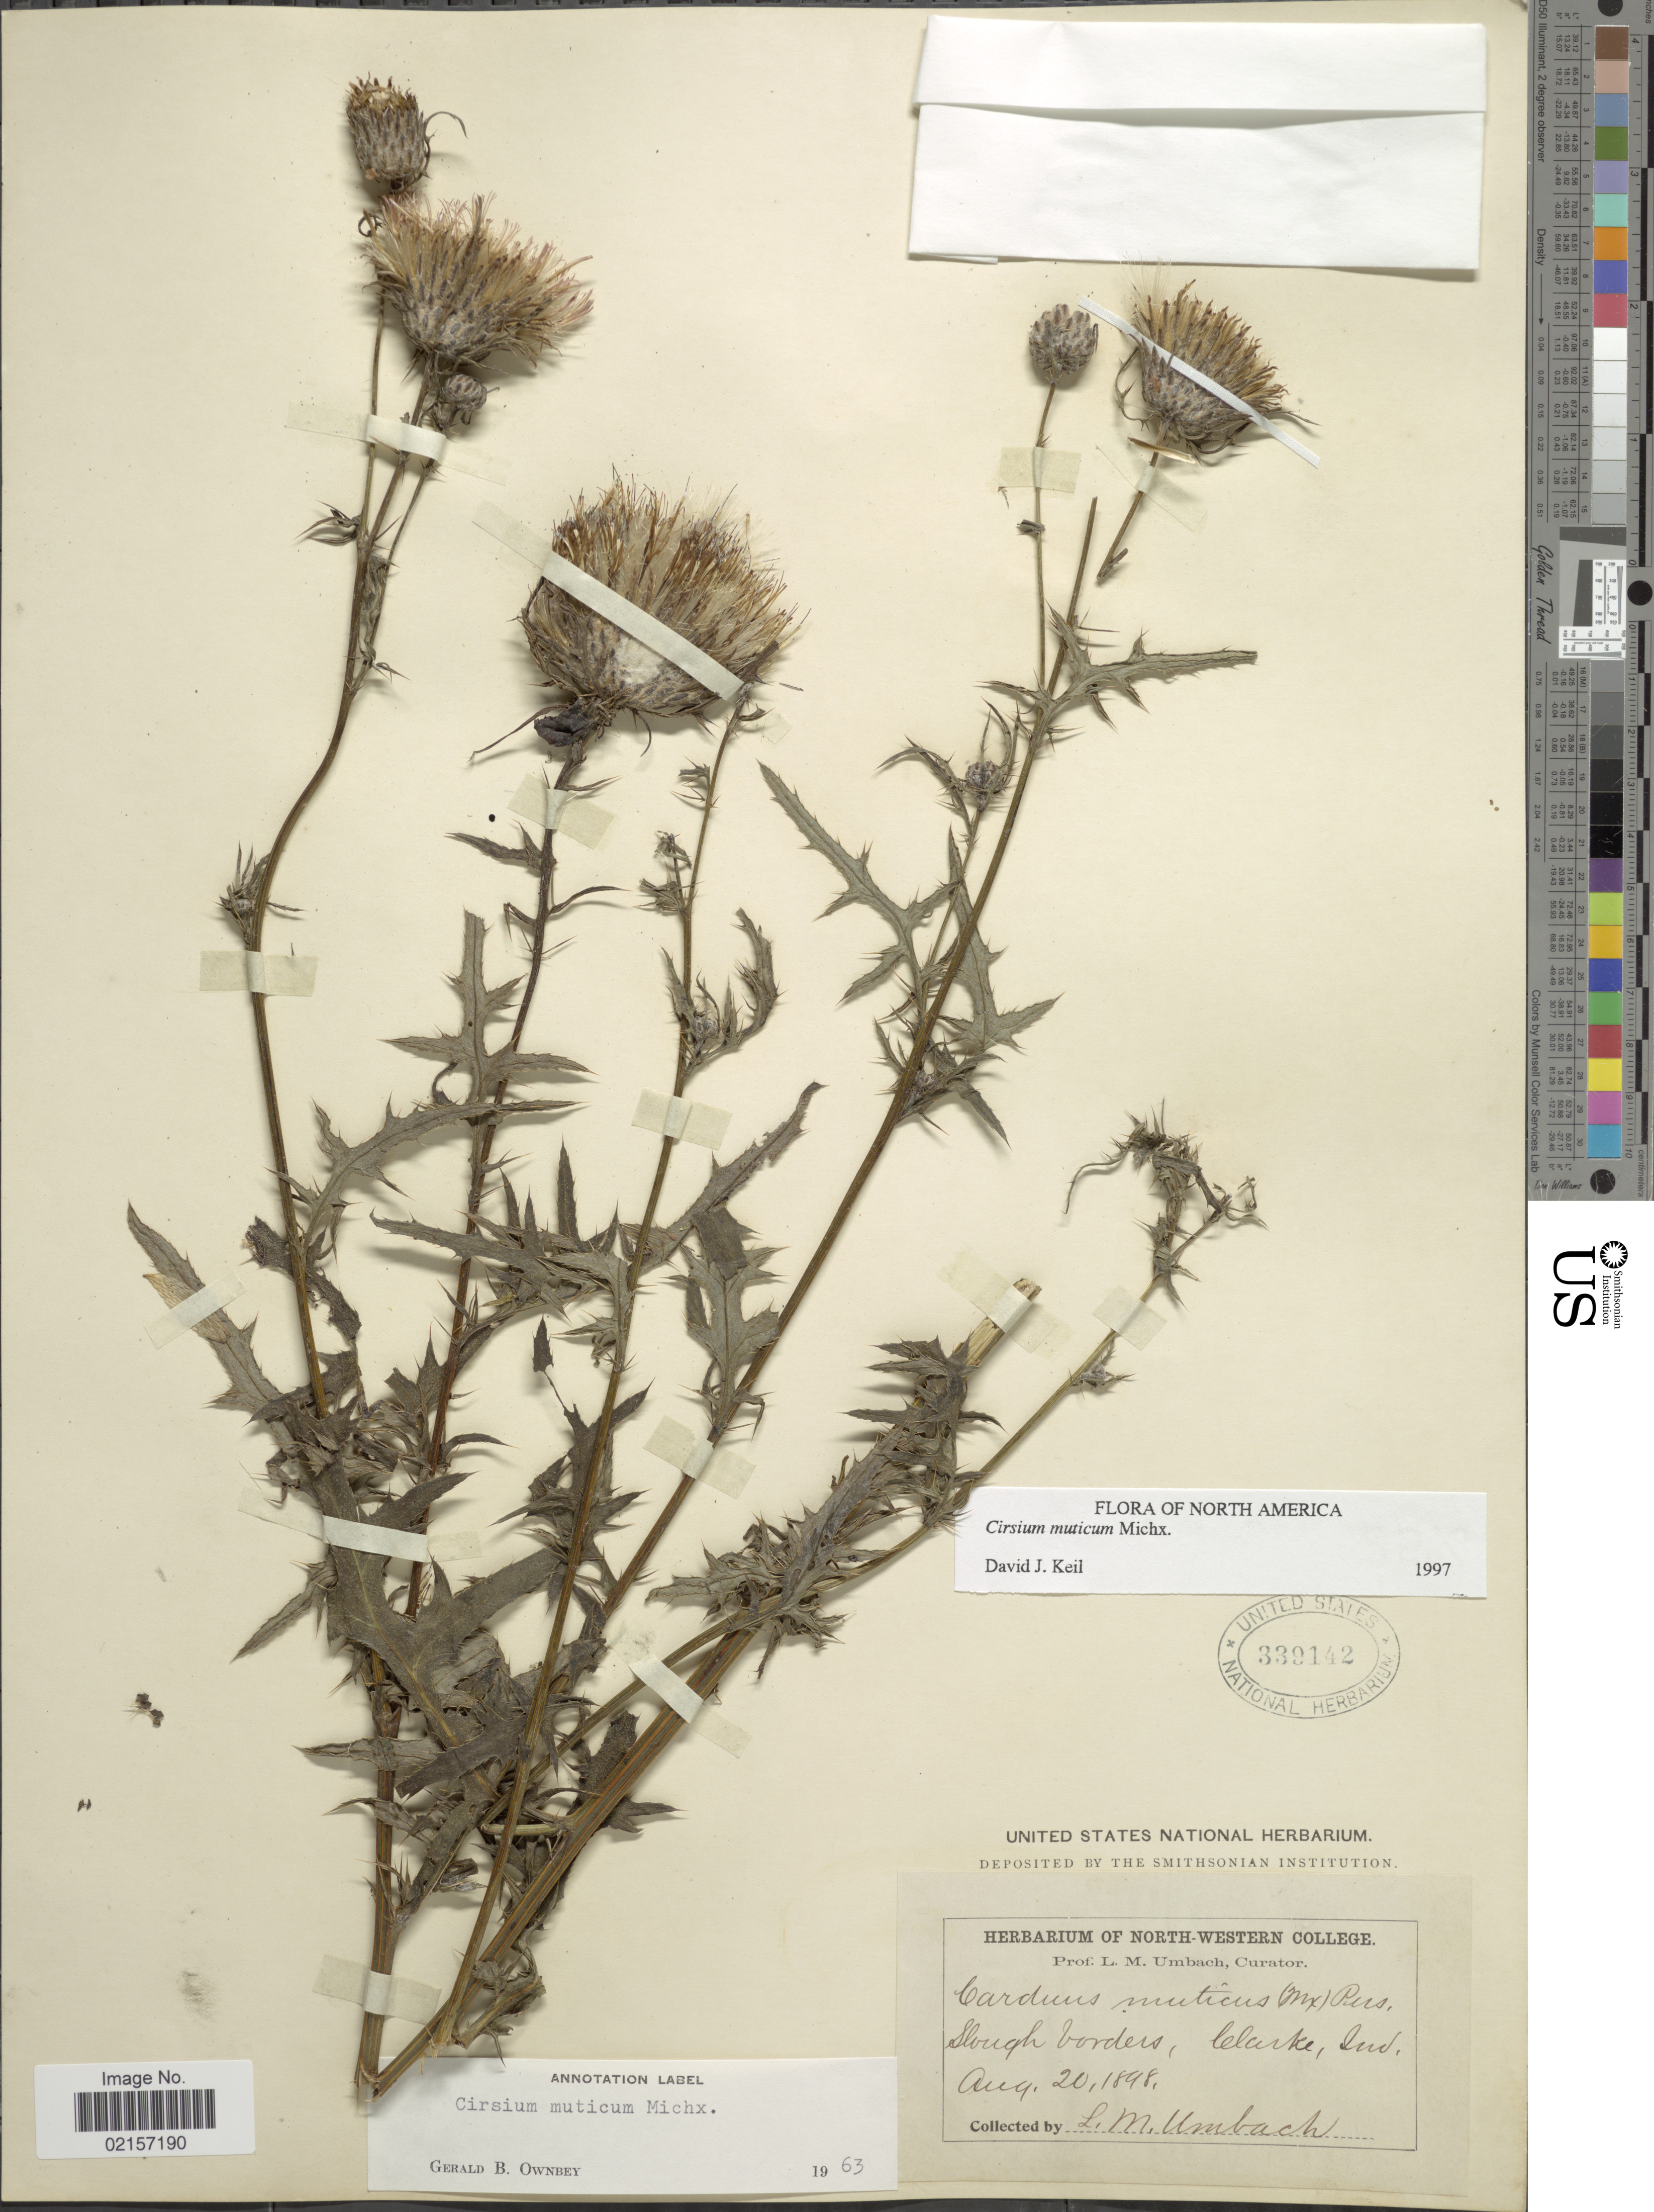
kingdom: Plantae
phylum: Tracheophyta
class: Magnoliopsida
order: Asterales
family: Asteraceae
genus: Cirsium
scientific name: Cirsium muticum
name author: Michx.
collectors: L. M. Umbach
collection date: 1898-08-20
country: United States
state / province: Indiana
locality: Slough borders, Clarke.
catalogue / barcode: US 339142